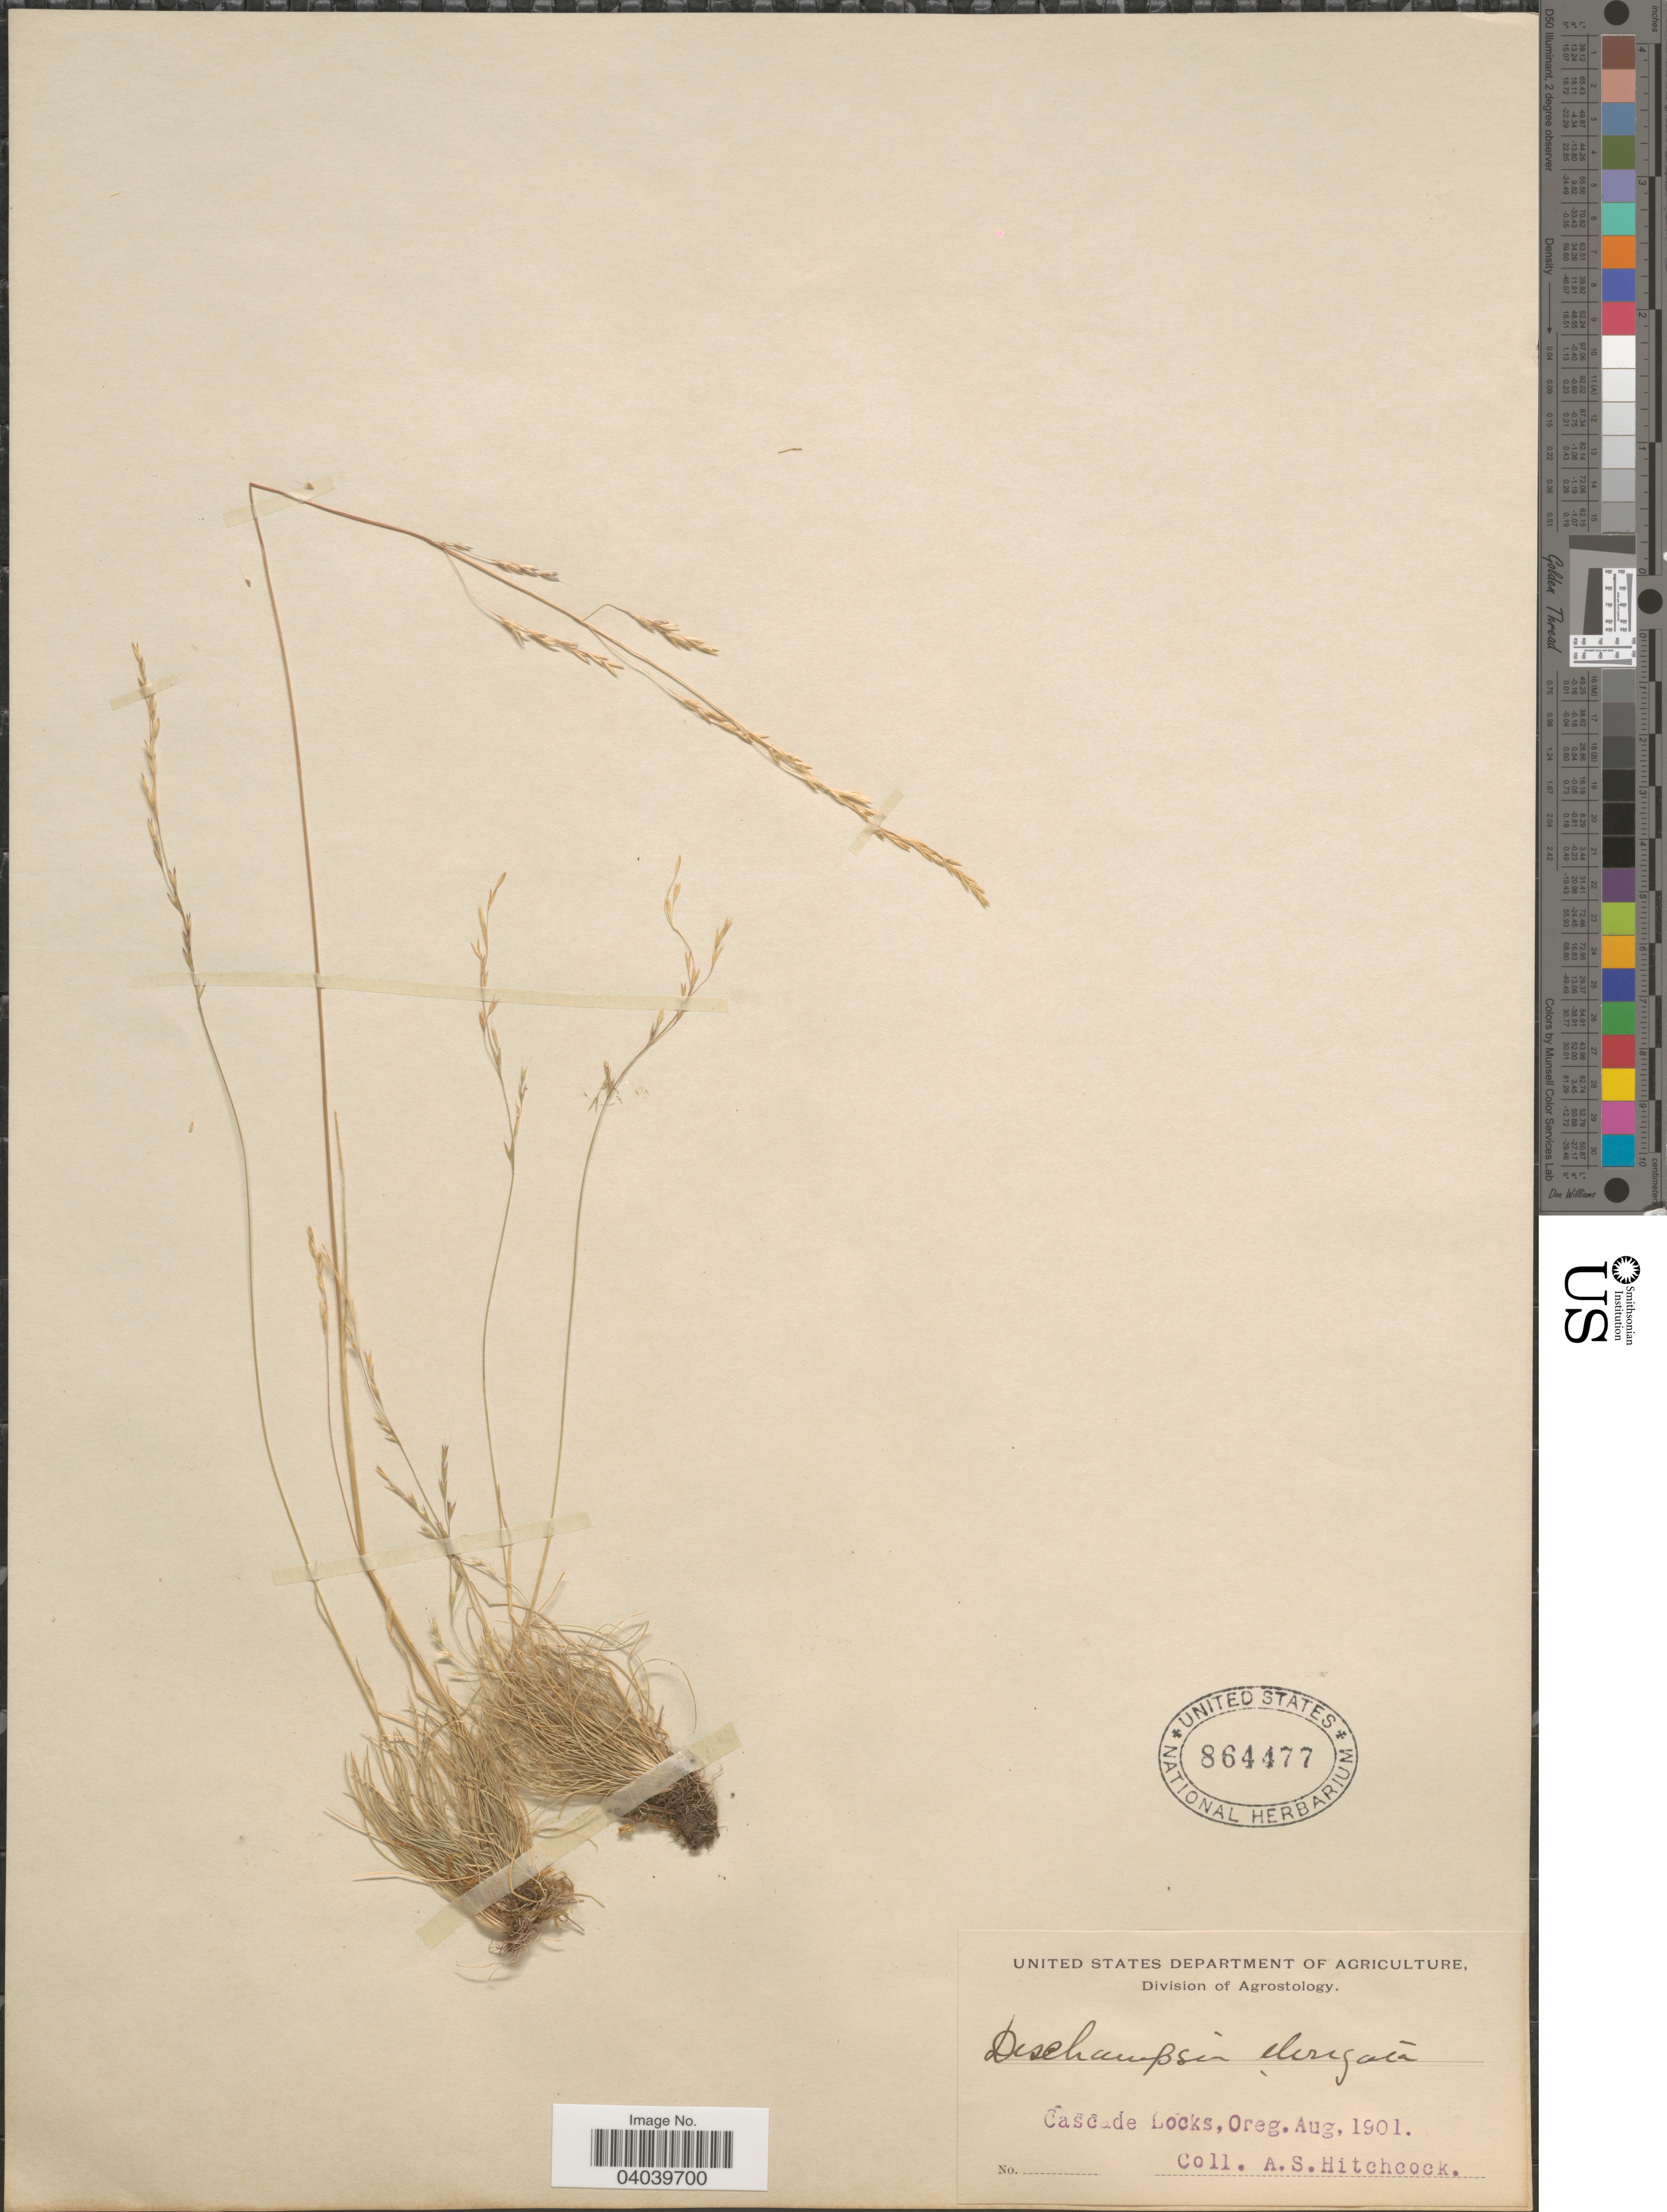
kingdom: Plantae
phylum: Tracheophyta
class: Liliopsida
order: Poales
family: Poaceae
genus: Deschampsia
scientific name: Deschampsia elongata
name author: (Hook.) Munro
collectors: A. S. Hitchcock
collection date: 1901-08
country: United States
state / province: Oregon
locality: Cascade Locks.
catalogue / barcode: US 864477